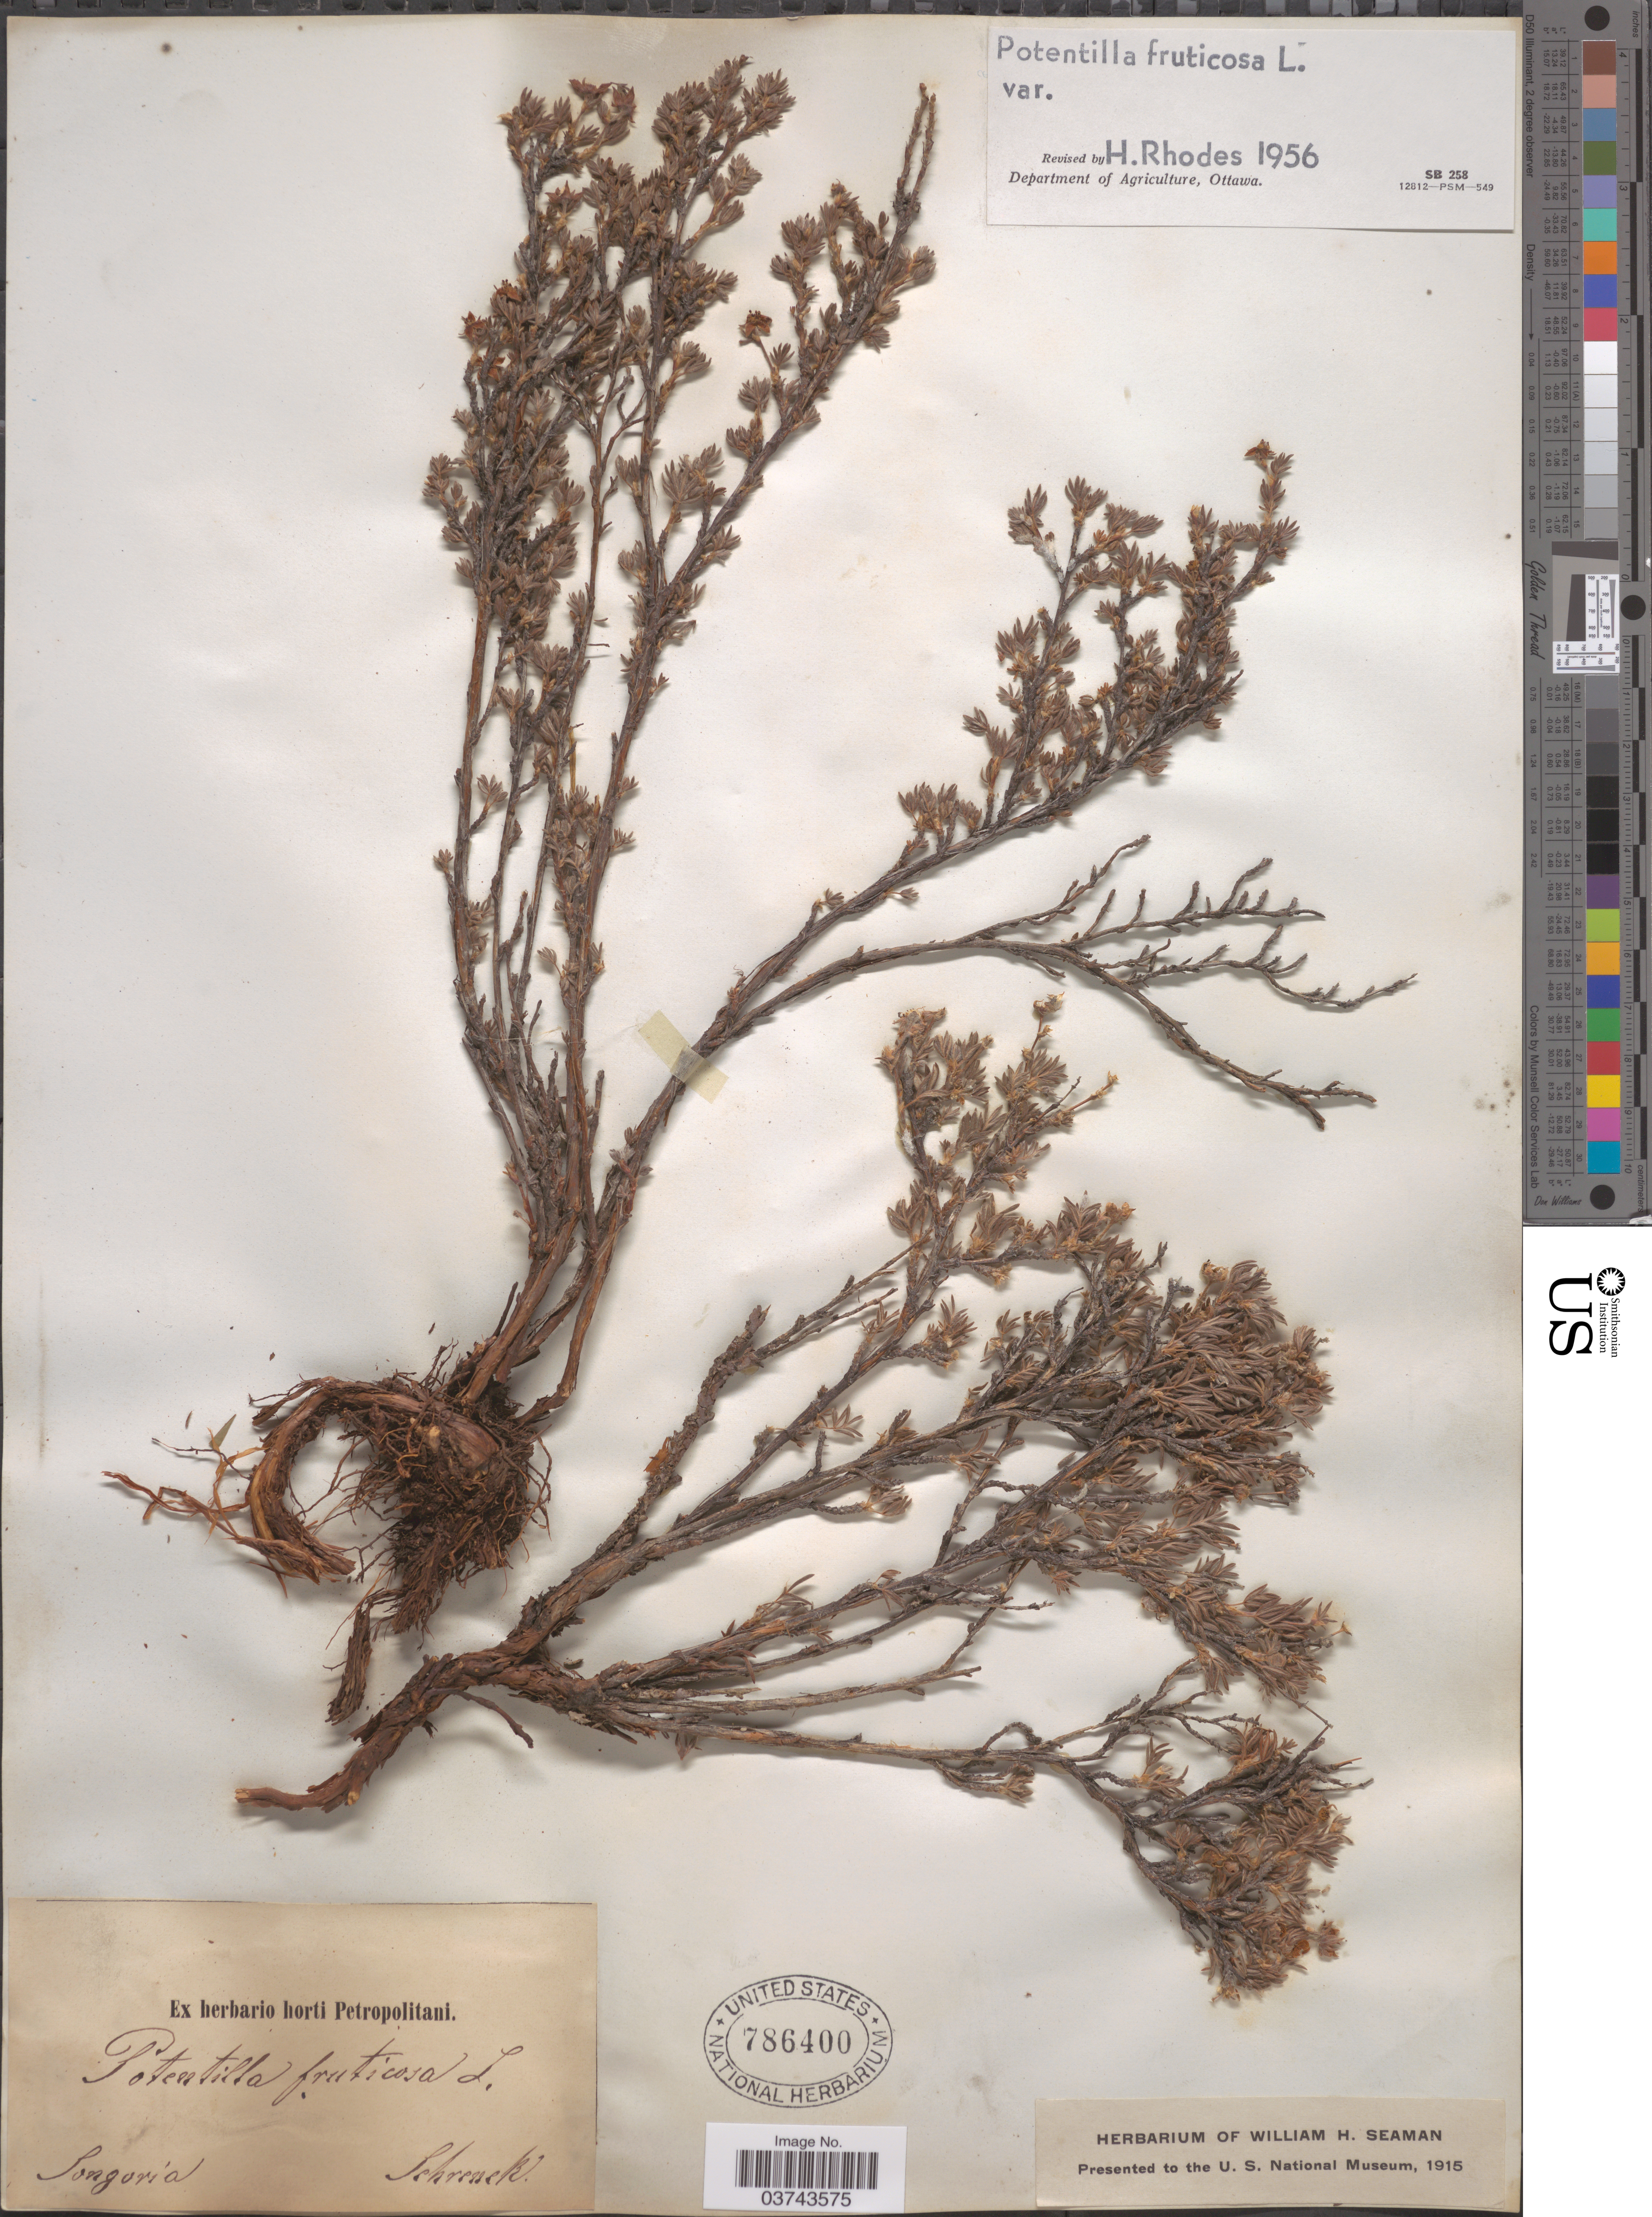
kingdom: Plantae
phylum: Tracheophyta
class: Magnoliopsida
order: Rosales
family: Rosaceae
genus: Dasiphora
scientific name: Dasiphora fruticosa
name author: (L.) Rydb.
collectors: A.G. Schrenk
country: Kazakhstan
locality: Songoria.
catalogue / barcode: US 786400